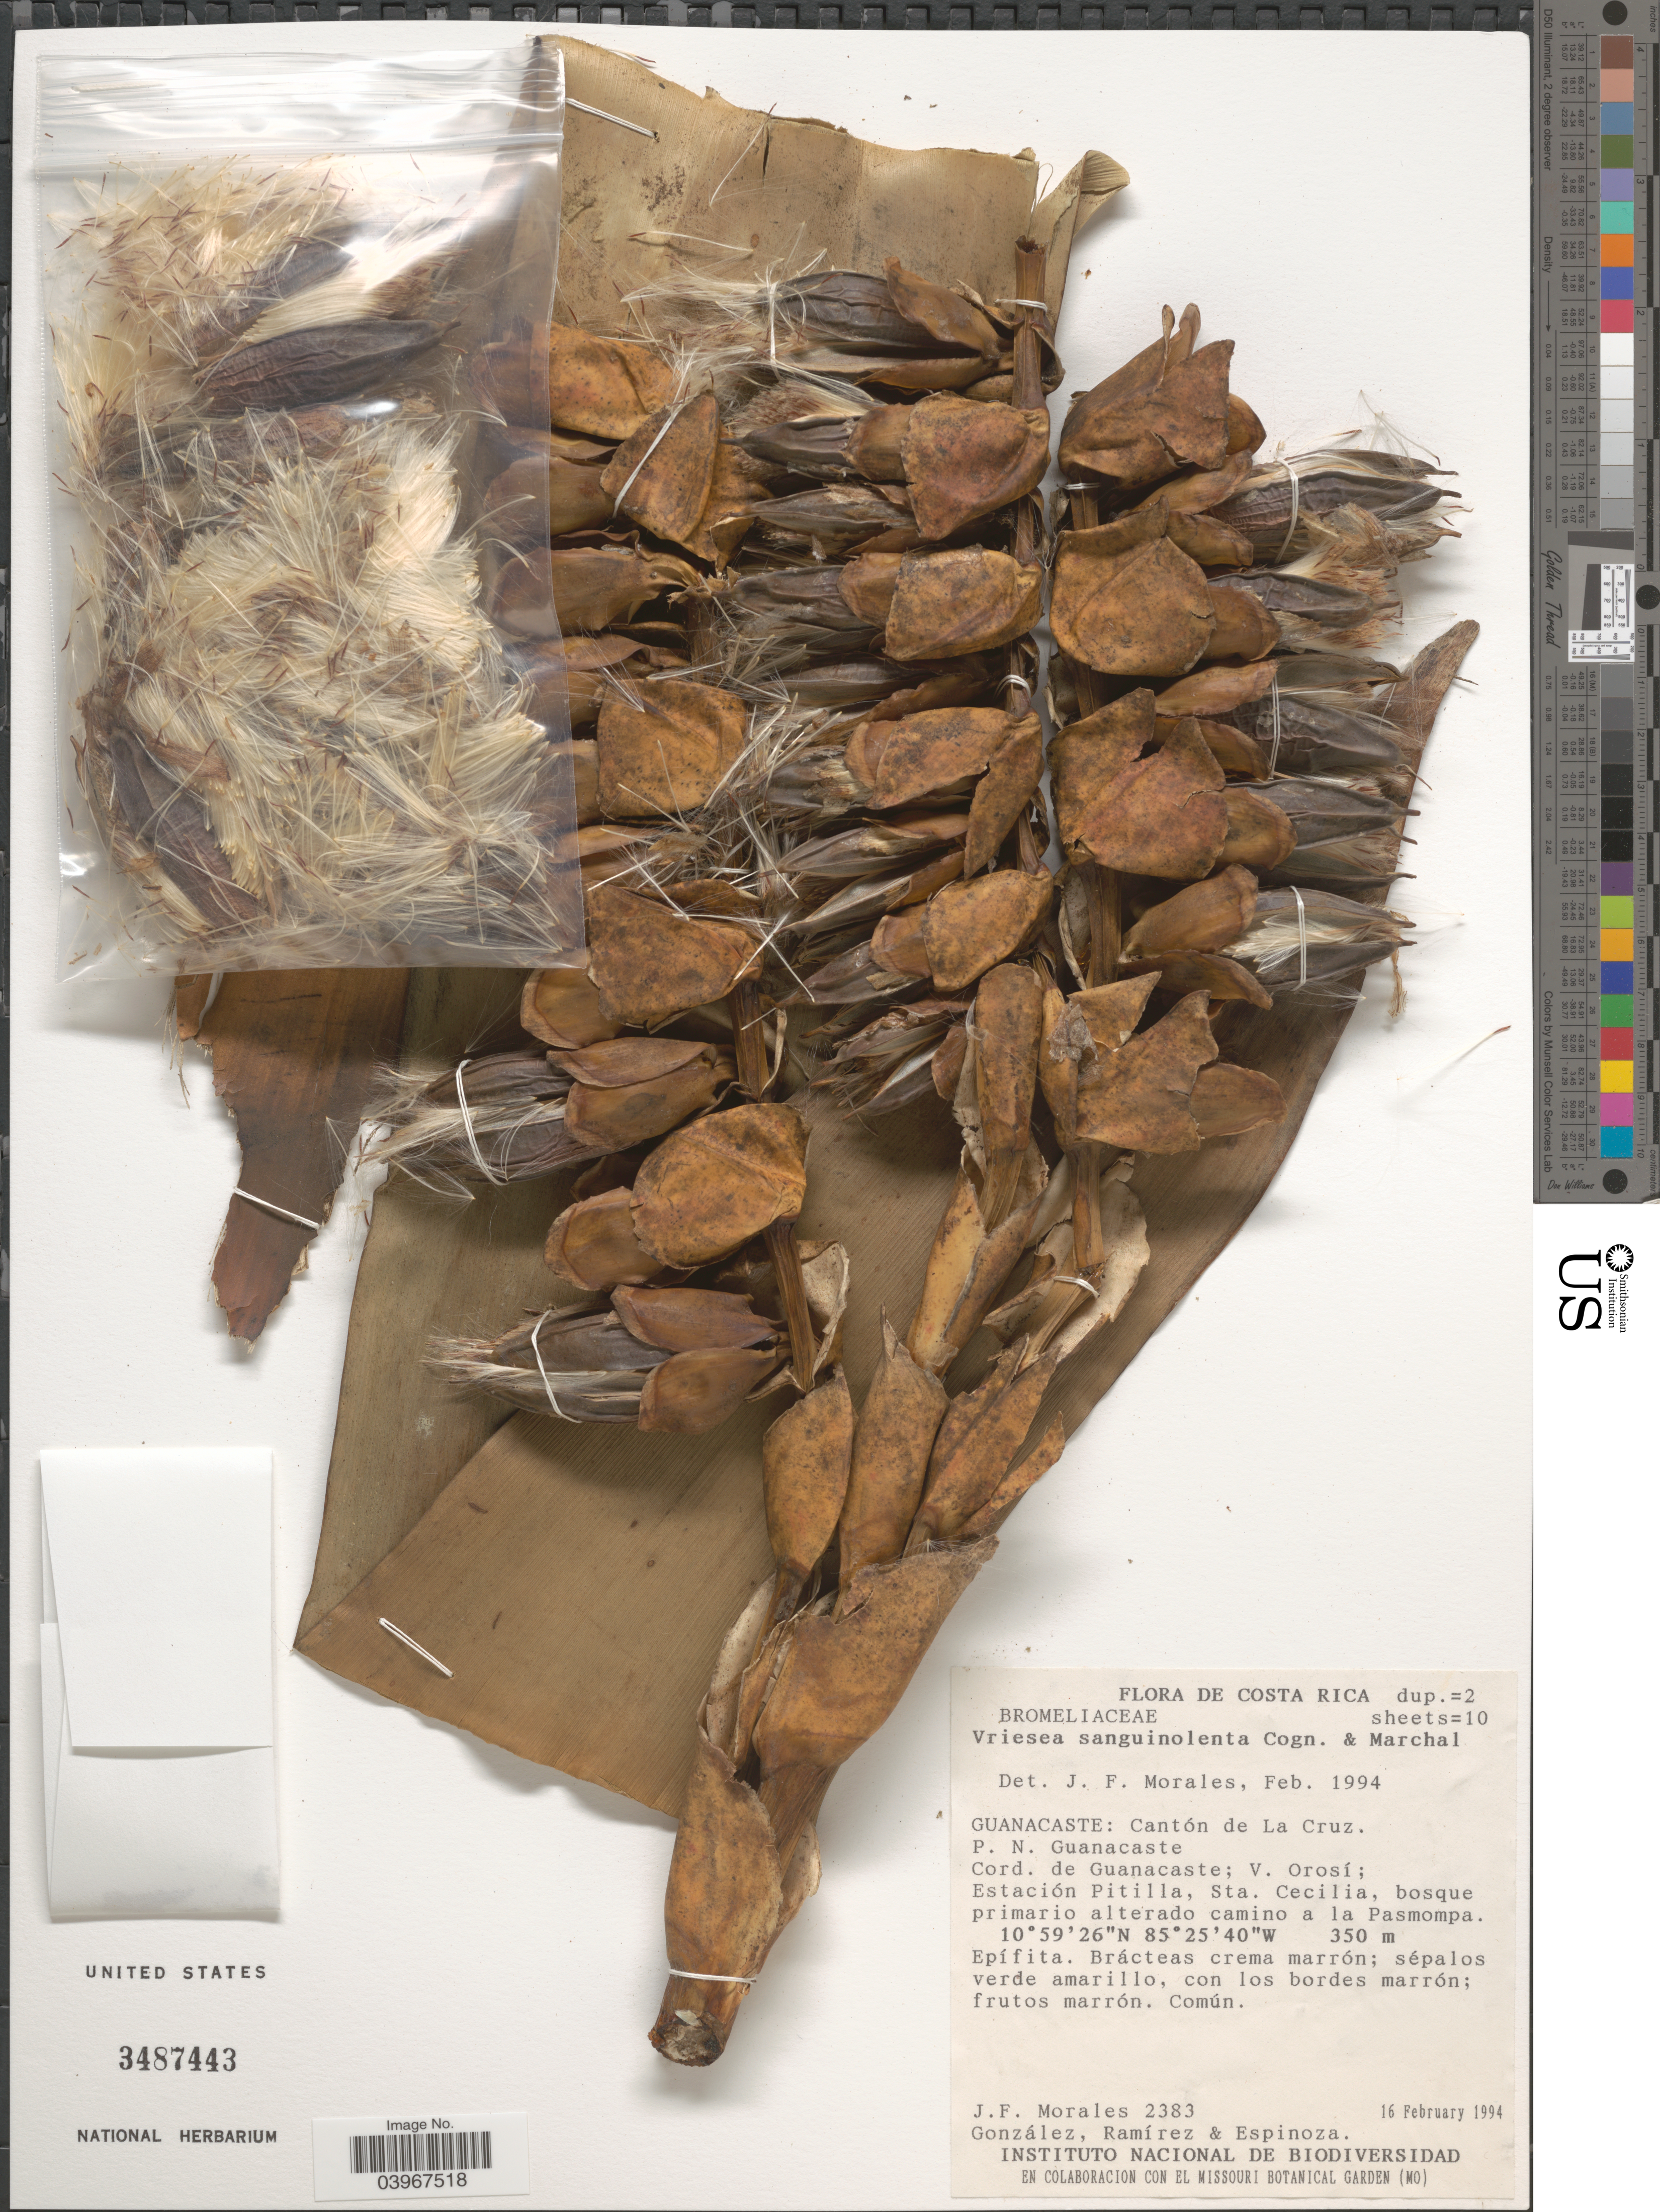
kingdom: Plantae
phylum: Tracheophyta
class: Liliopsida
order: Poales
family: Bromeliaceae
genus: Werauhia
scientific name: Werauhia sanguinolenta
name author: (Cogn. & Marchal) J.R. Grant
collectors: J. Morales, -. Gonzalez, A. Ramírez & Espinoza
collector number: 2383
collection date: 1994-02-16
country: Costa Rica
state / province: Guanacaste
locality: Cantón de La Cruz. P. N. Guanacaste. Cord. de Guanacaste; V. Orosí; Estación Pitilla, Sta. Cecilia, bosque primario alterado camino a la Pasmompa.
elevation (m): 350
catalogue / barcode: US 3487443